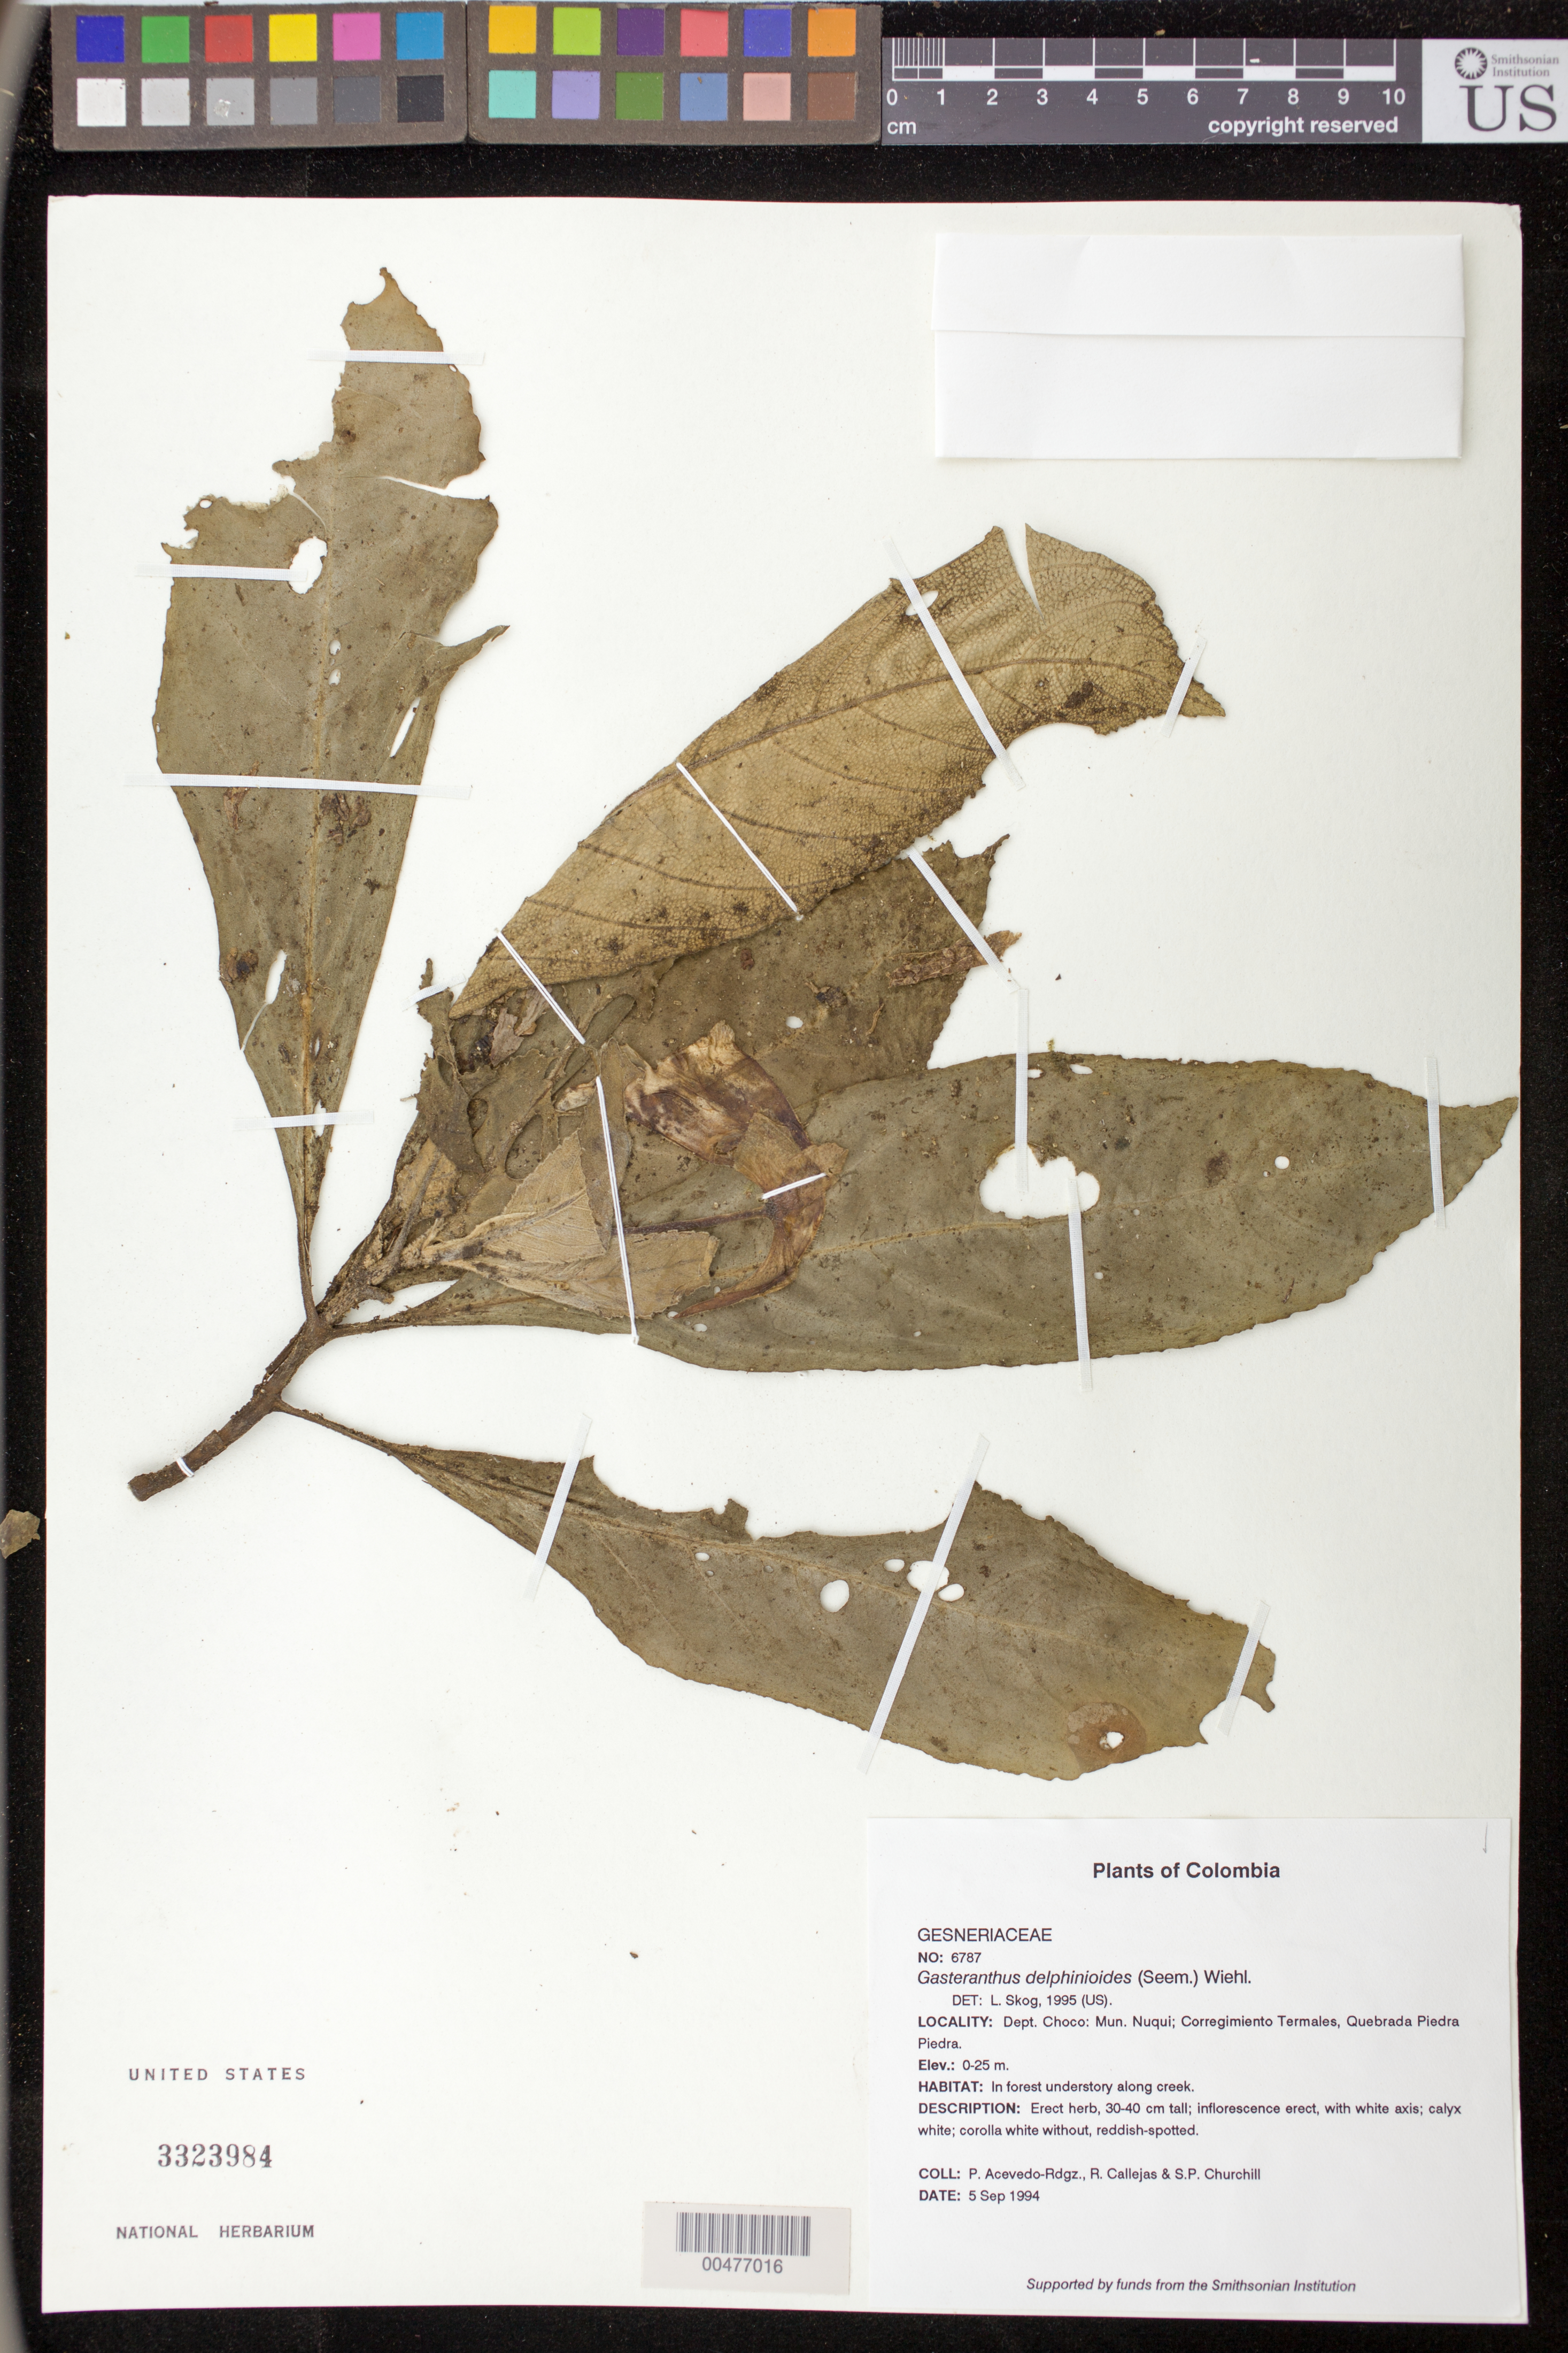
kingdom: Plantae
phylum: Tracheophyta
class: Magnoliopsida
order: Lamiales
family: Gesneriaceae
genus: Gasteranthus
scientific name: Gasteranthus delphinioides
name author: (Seem.) Wiehler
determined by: Skog, Laurence E.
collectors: P. Acevedo-Rodr., R. Callejas & S. Churchill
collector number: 6787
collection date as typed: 05 Sep 1994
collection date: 1994-09-05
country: Colombia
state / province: Chocó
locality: Mun. Nuquí; correg. Termales, Quebrada Piedra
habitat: Forest understory along creek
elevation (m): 0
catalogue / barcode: US 3323984